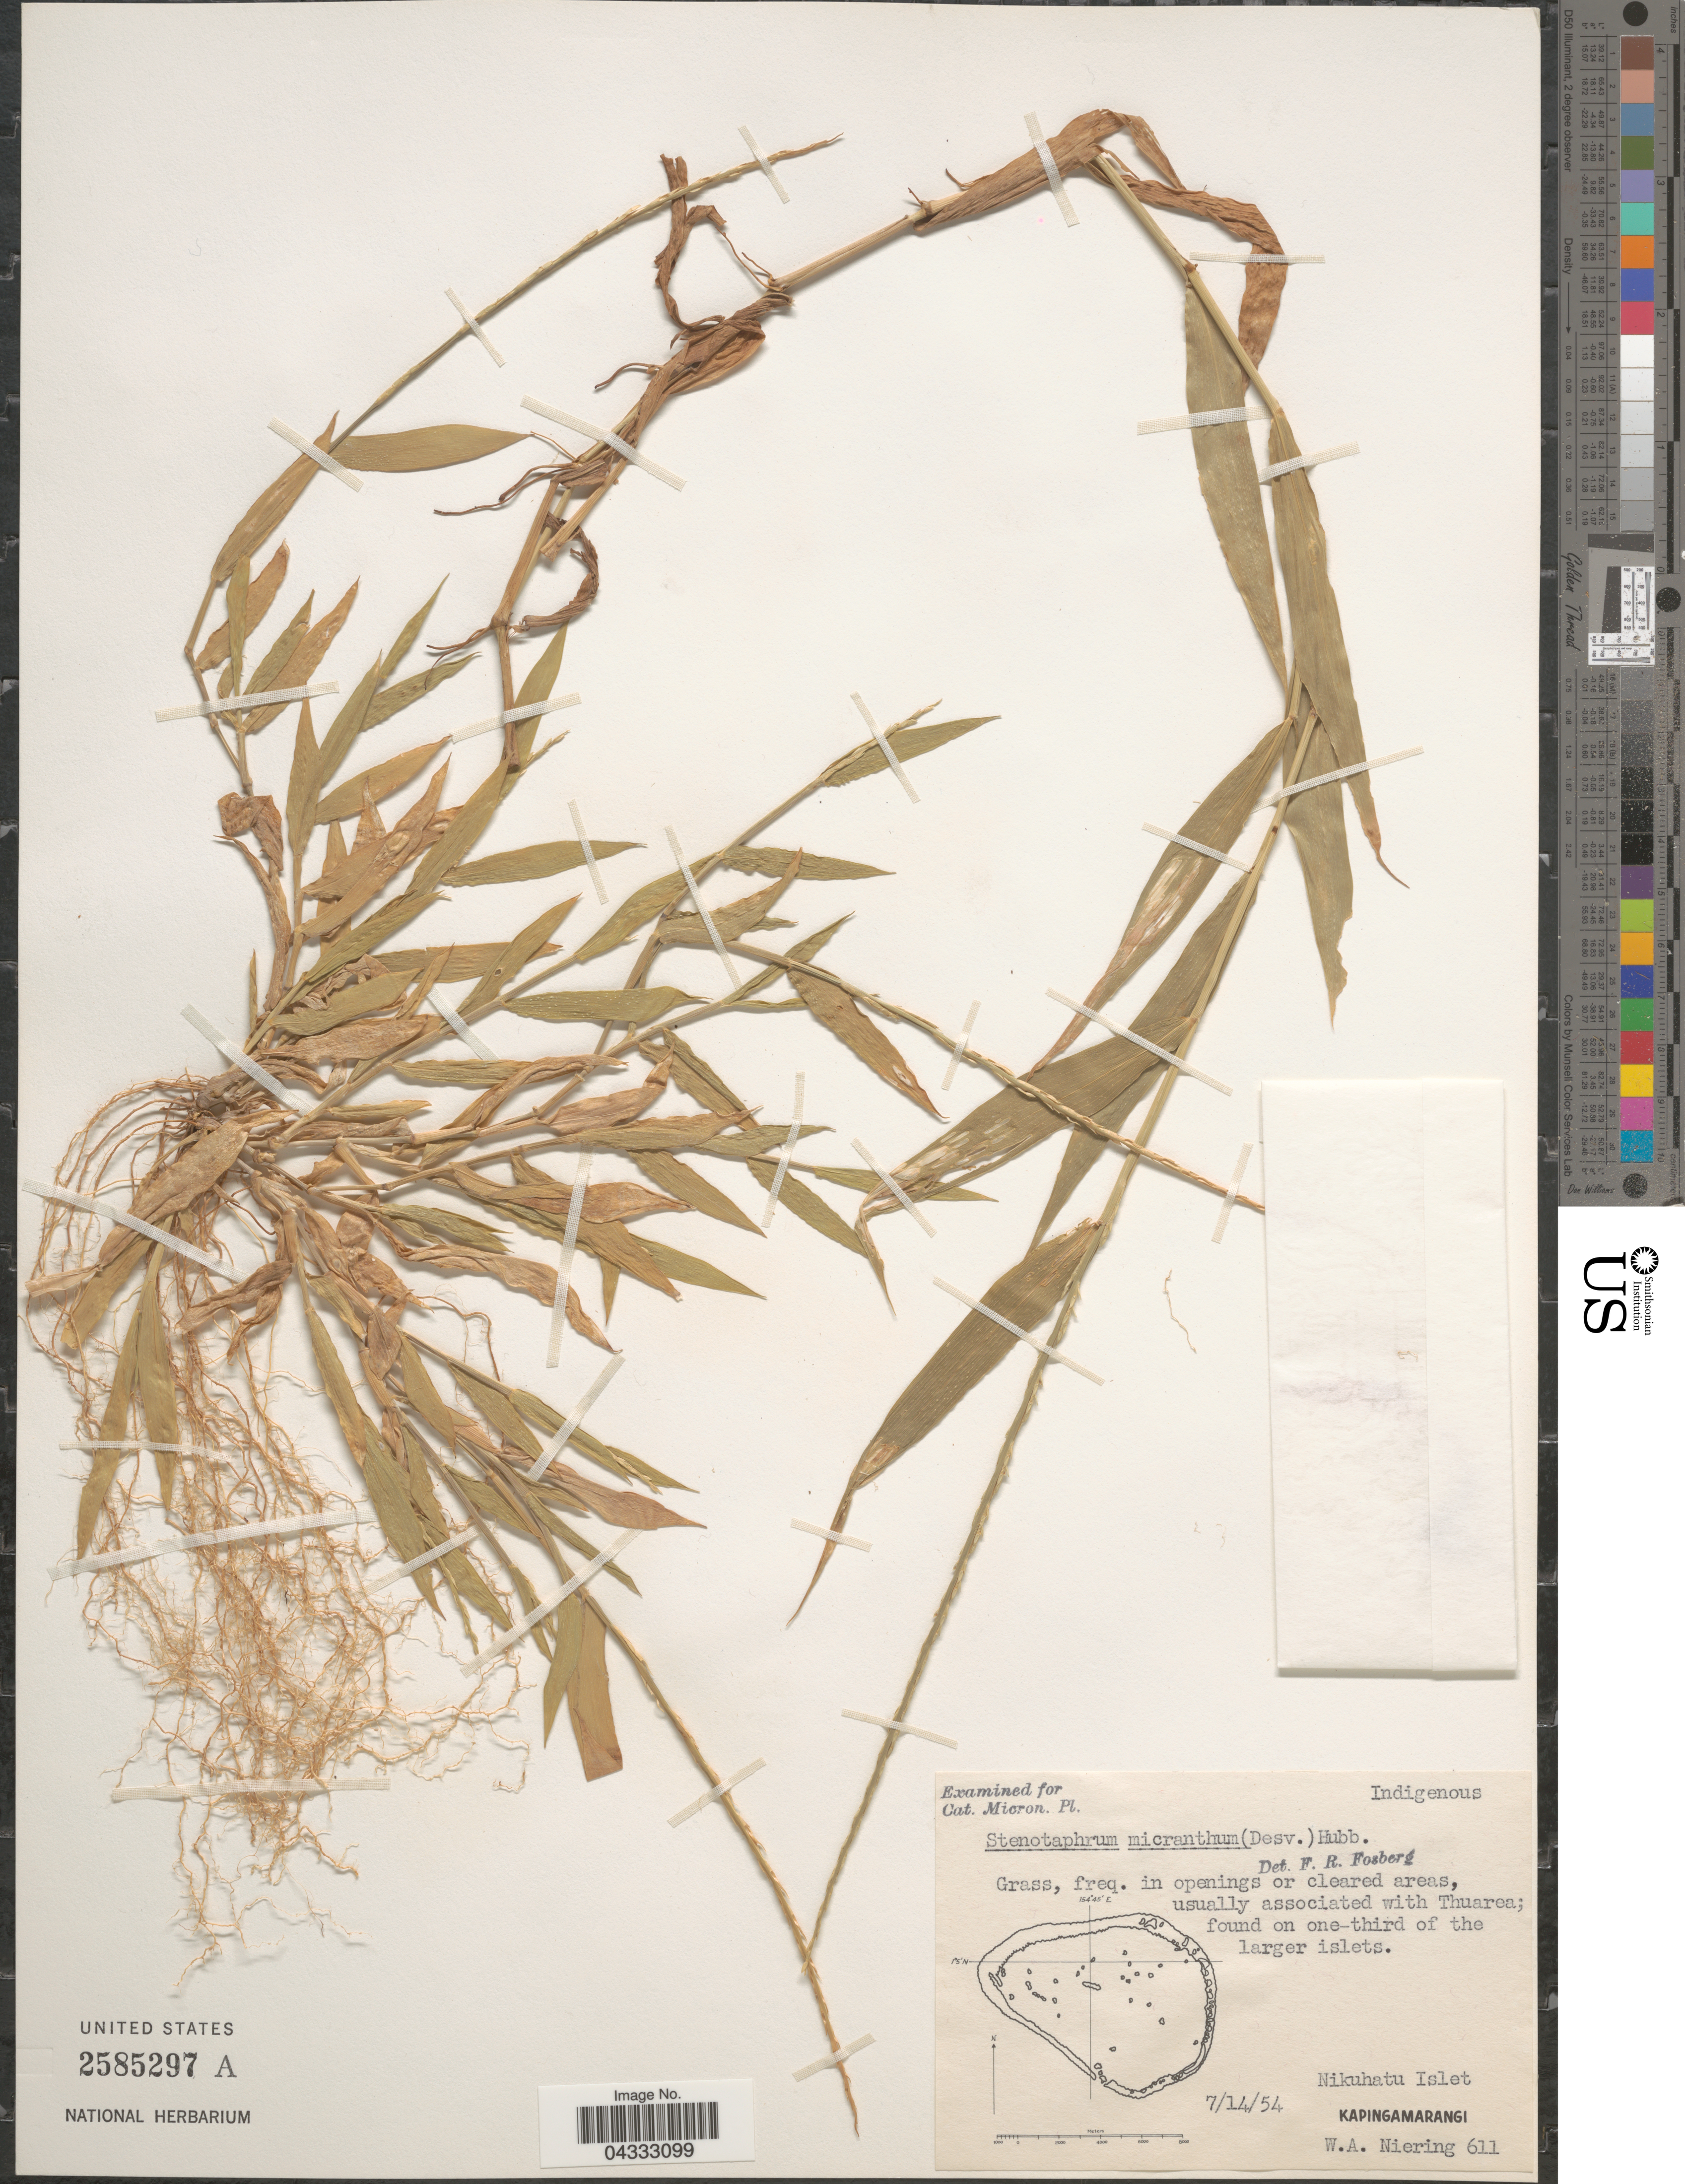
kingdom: Plantae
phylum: Tracheophyta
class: Liliopsida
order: Poales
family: Poaceae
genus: Stenotaphrum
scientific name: Stenotaphrum micranthum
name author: (Desv.) C.E. Hubb.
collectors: W. Niering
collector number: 611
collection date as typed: Transcribed d/m/y: 14/7/54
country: Micronesia, Federated States of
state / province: Pohnpei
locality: Nikuhatu Islet. Kapingamarangi.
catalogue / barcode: US 2585297A